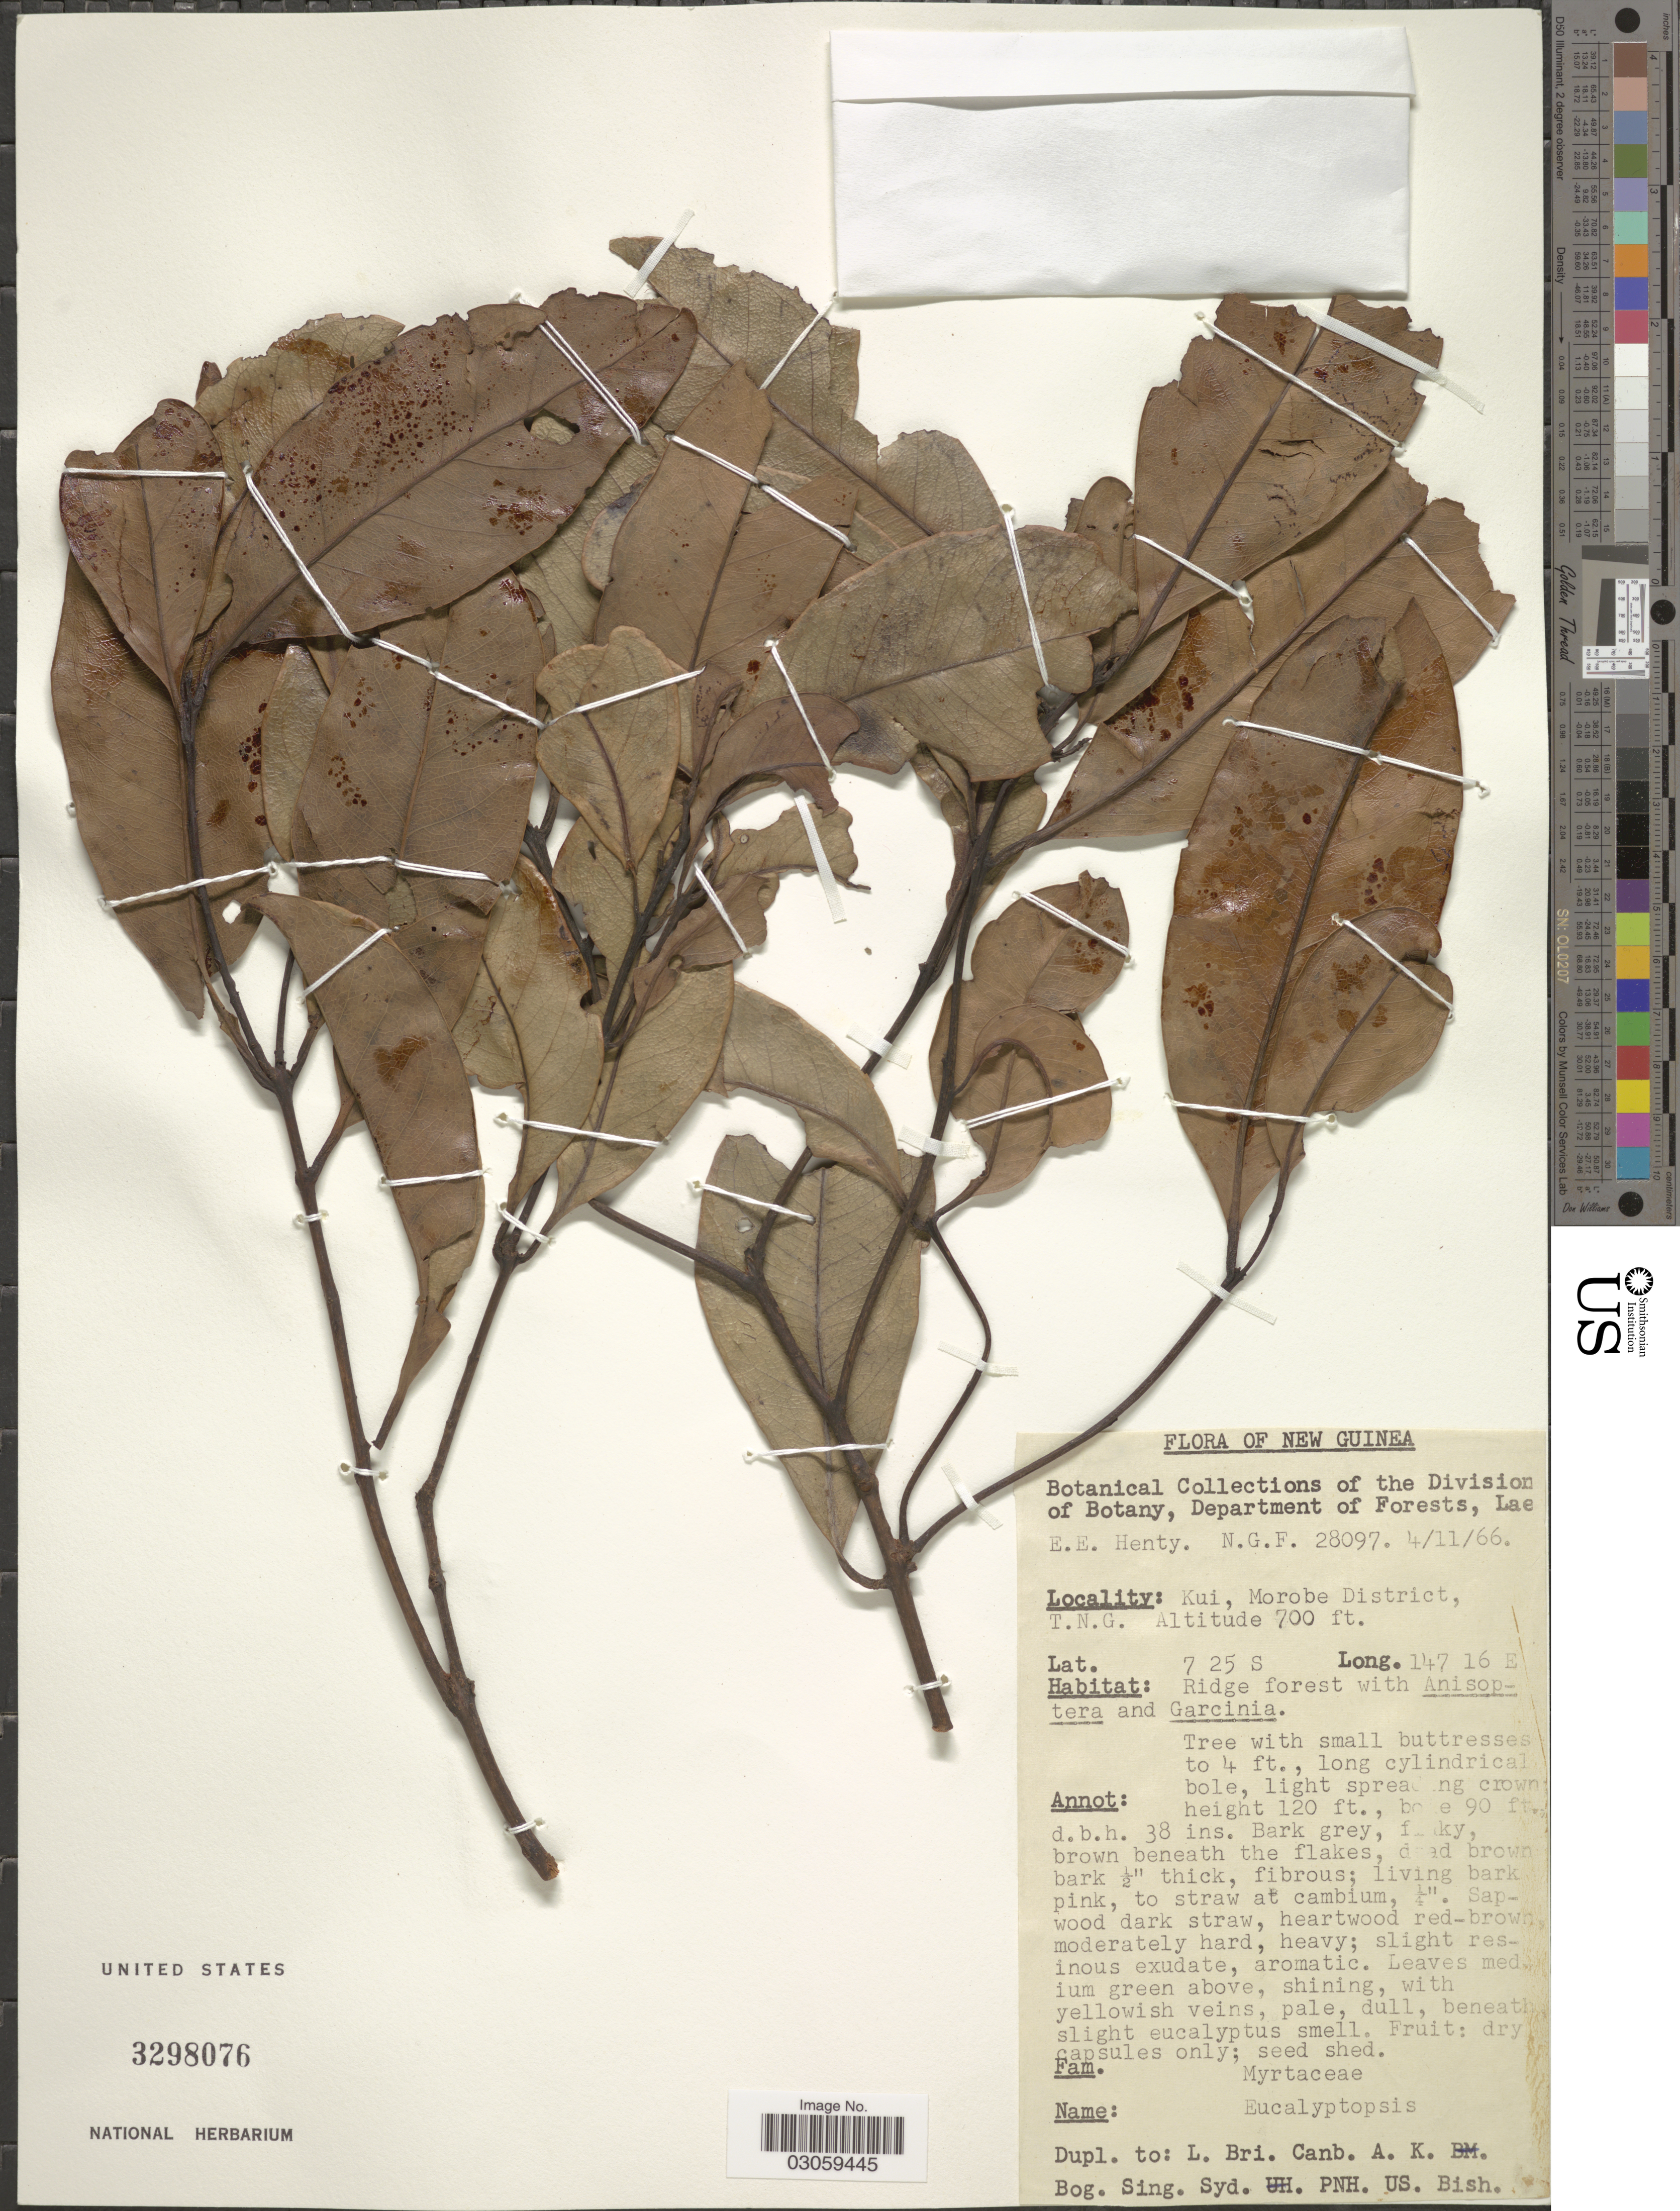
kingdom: Plantae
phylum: Tracheophyta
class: Magnoliopsida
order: Myrtales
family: Myrtaceae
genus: Eucalyptopsis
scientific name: Eucalyptopsis papuana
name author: C.T. White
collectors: E. Henty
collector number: NGF28097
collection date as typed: Transcribed d/m/y: 4/11/66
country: Papua New Guinea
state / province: Morobe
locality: New Guinea. Kui, Morobe District, T.N.G.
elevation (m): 213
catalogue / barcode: US 3298076